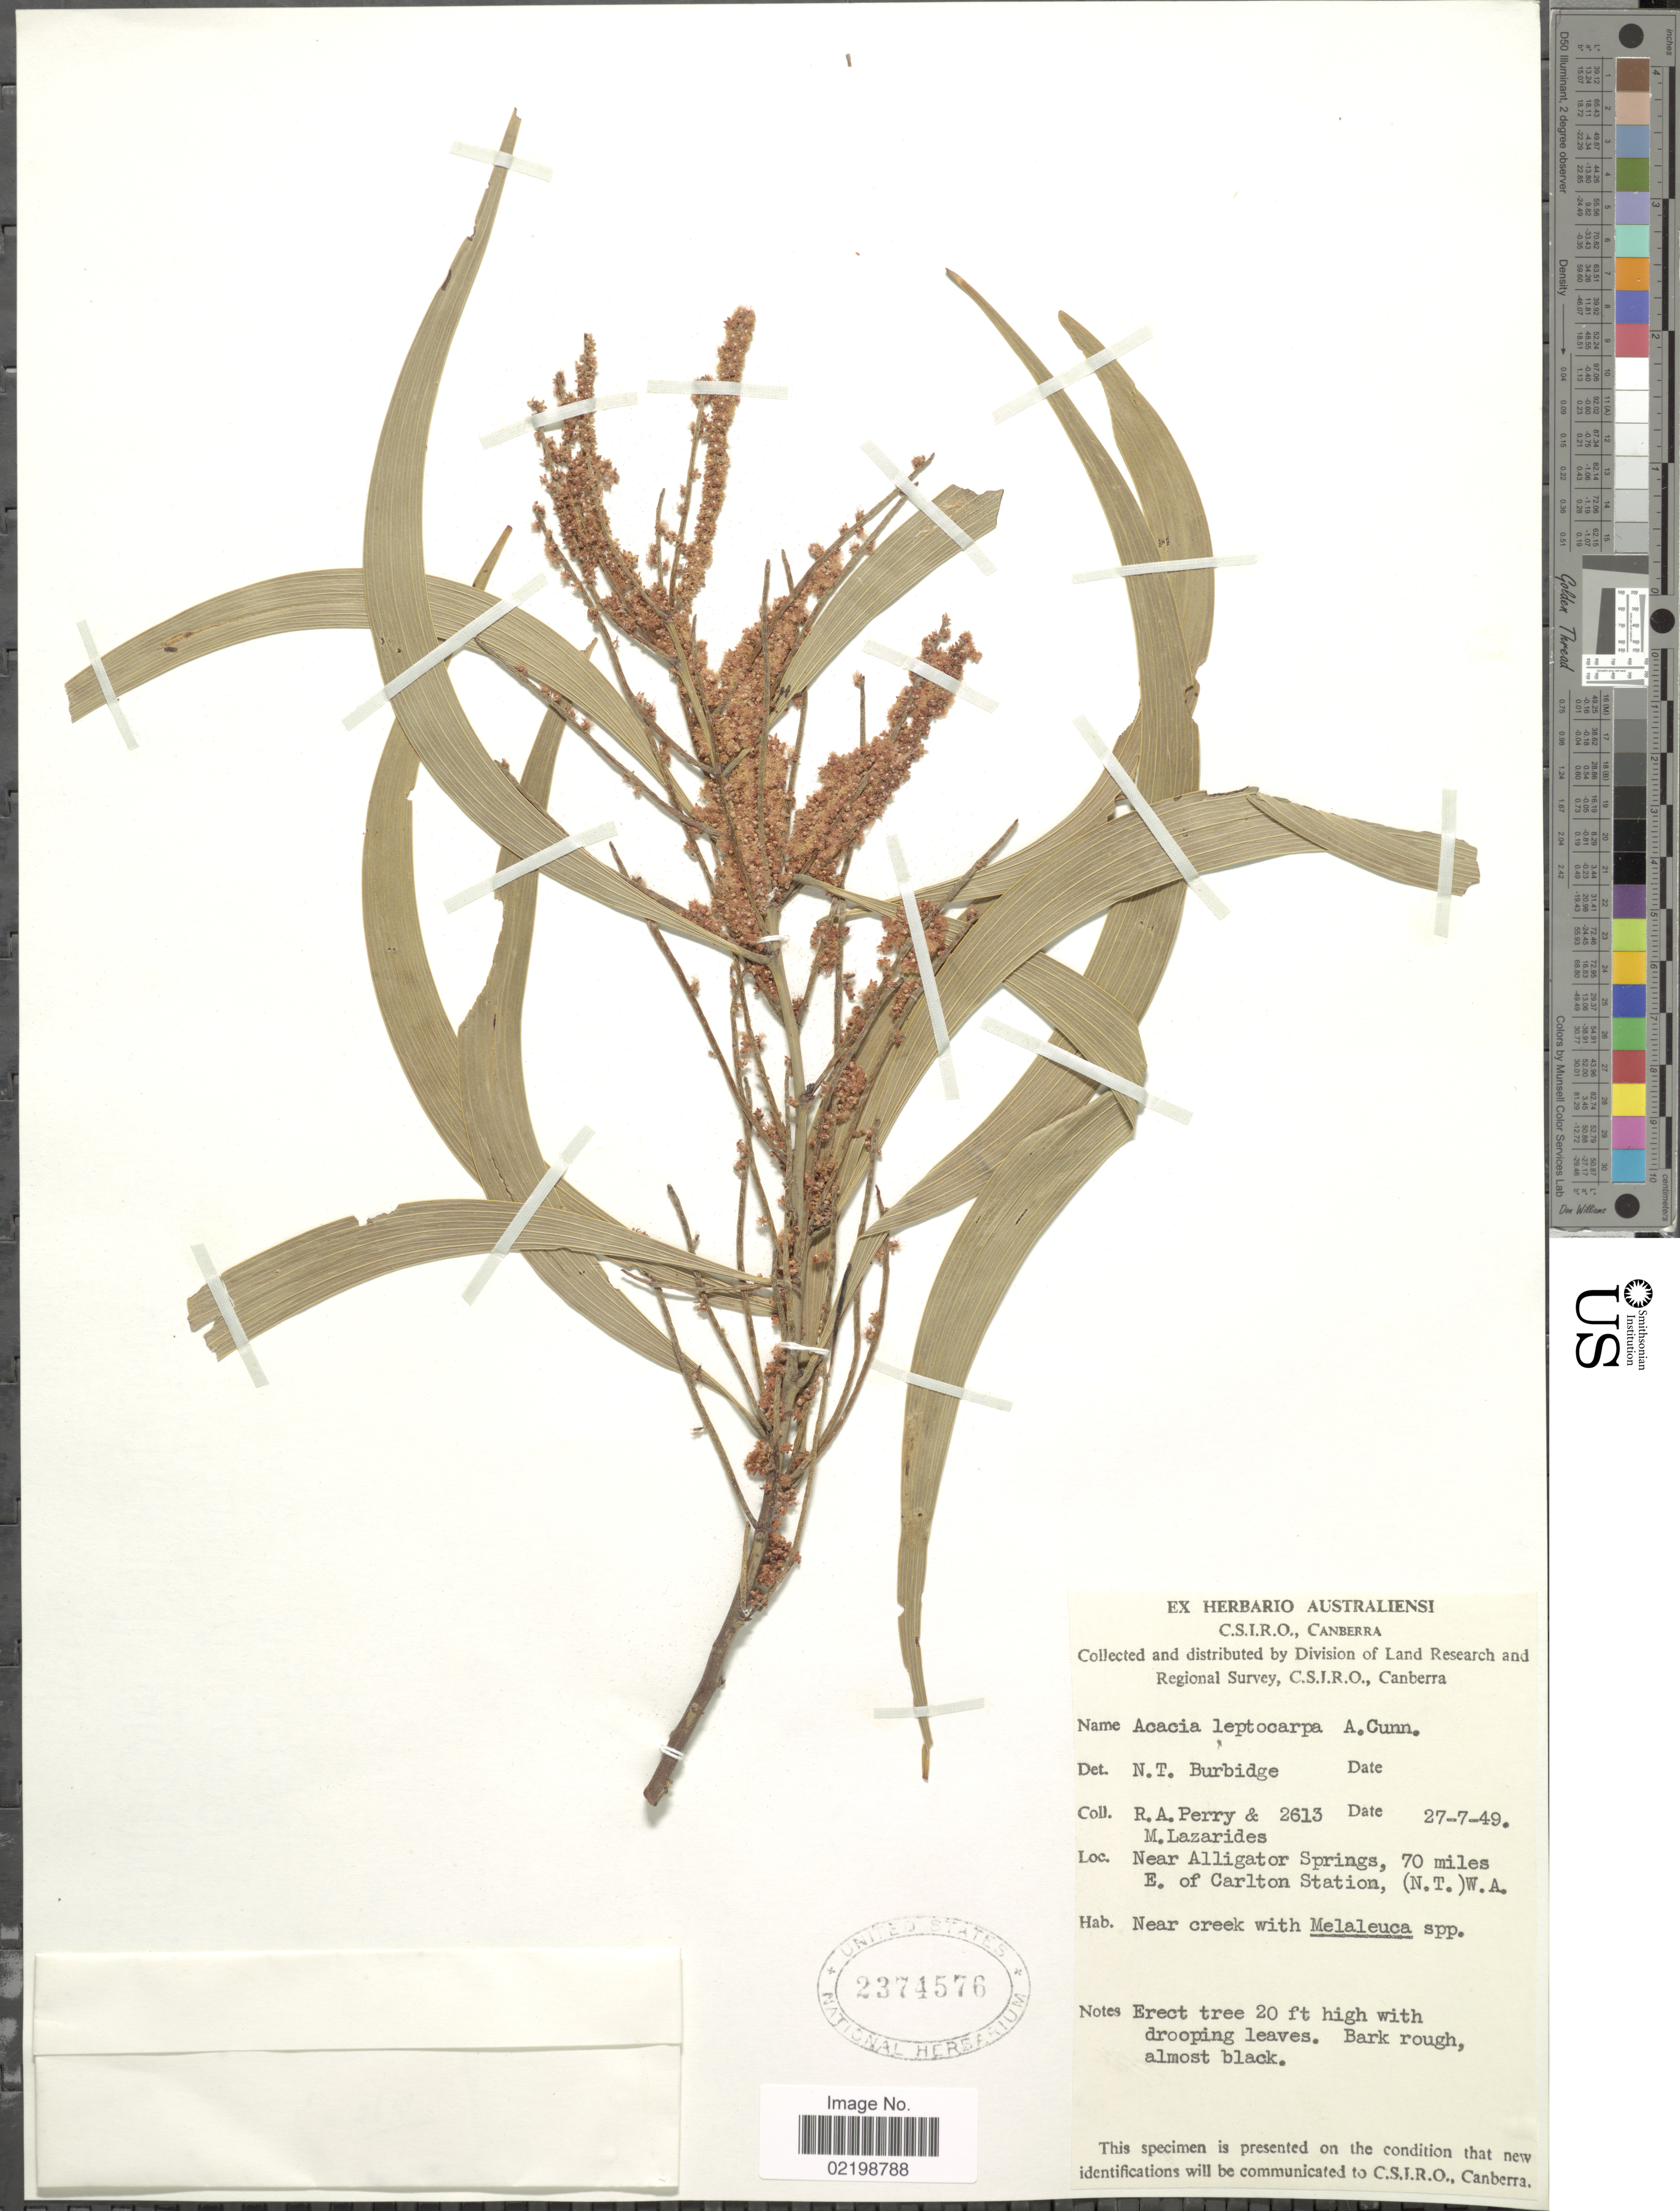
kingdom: Plantae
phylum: Tracheophyta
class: Magnoliopsida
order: Fabales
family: Fabaceae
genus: Acacia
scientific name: Acacia leptocarpa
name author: Benth.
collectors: Perry, R. A. & M. Lazarides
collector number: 2613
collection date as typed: Transcribed d/m/y: 27/7/49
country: Australia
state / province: Northern Territory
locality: Near Alligator Springs, 70 miles E. of Carlton Station, (N.T) W.A.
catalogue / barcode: US 2374576